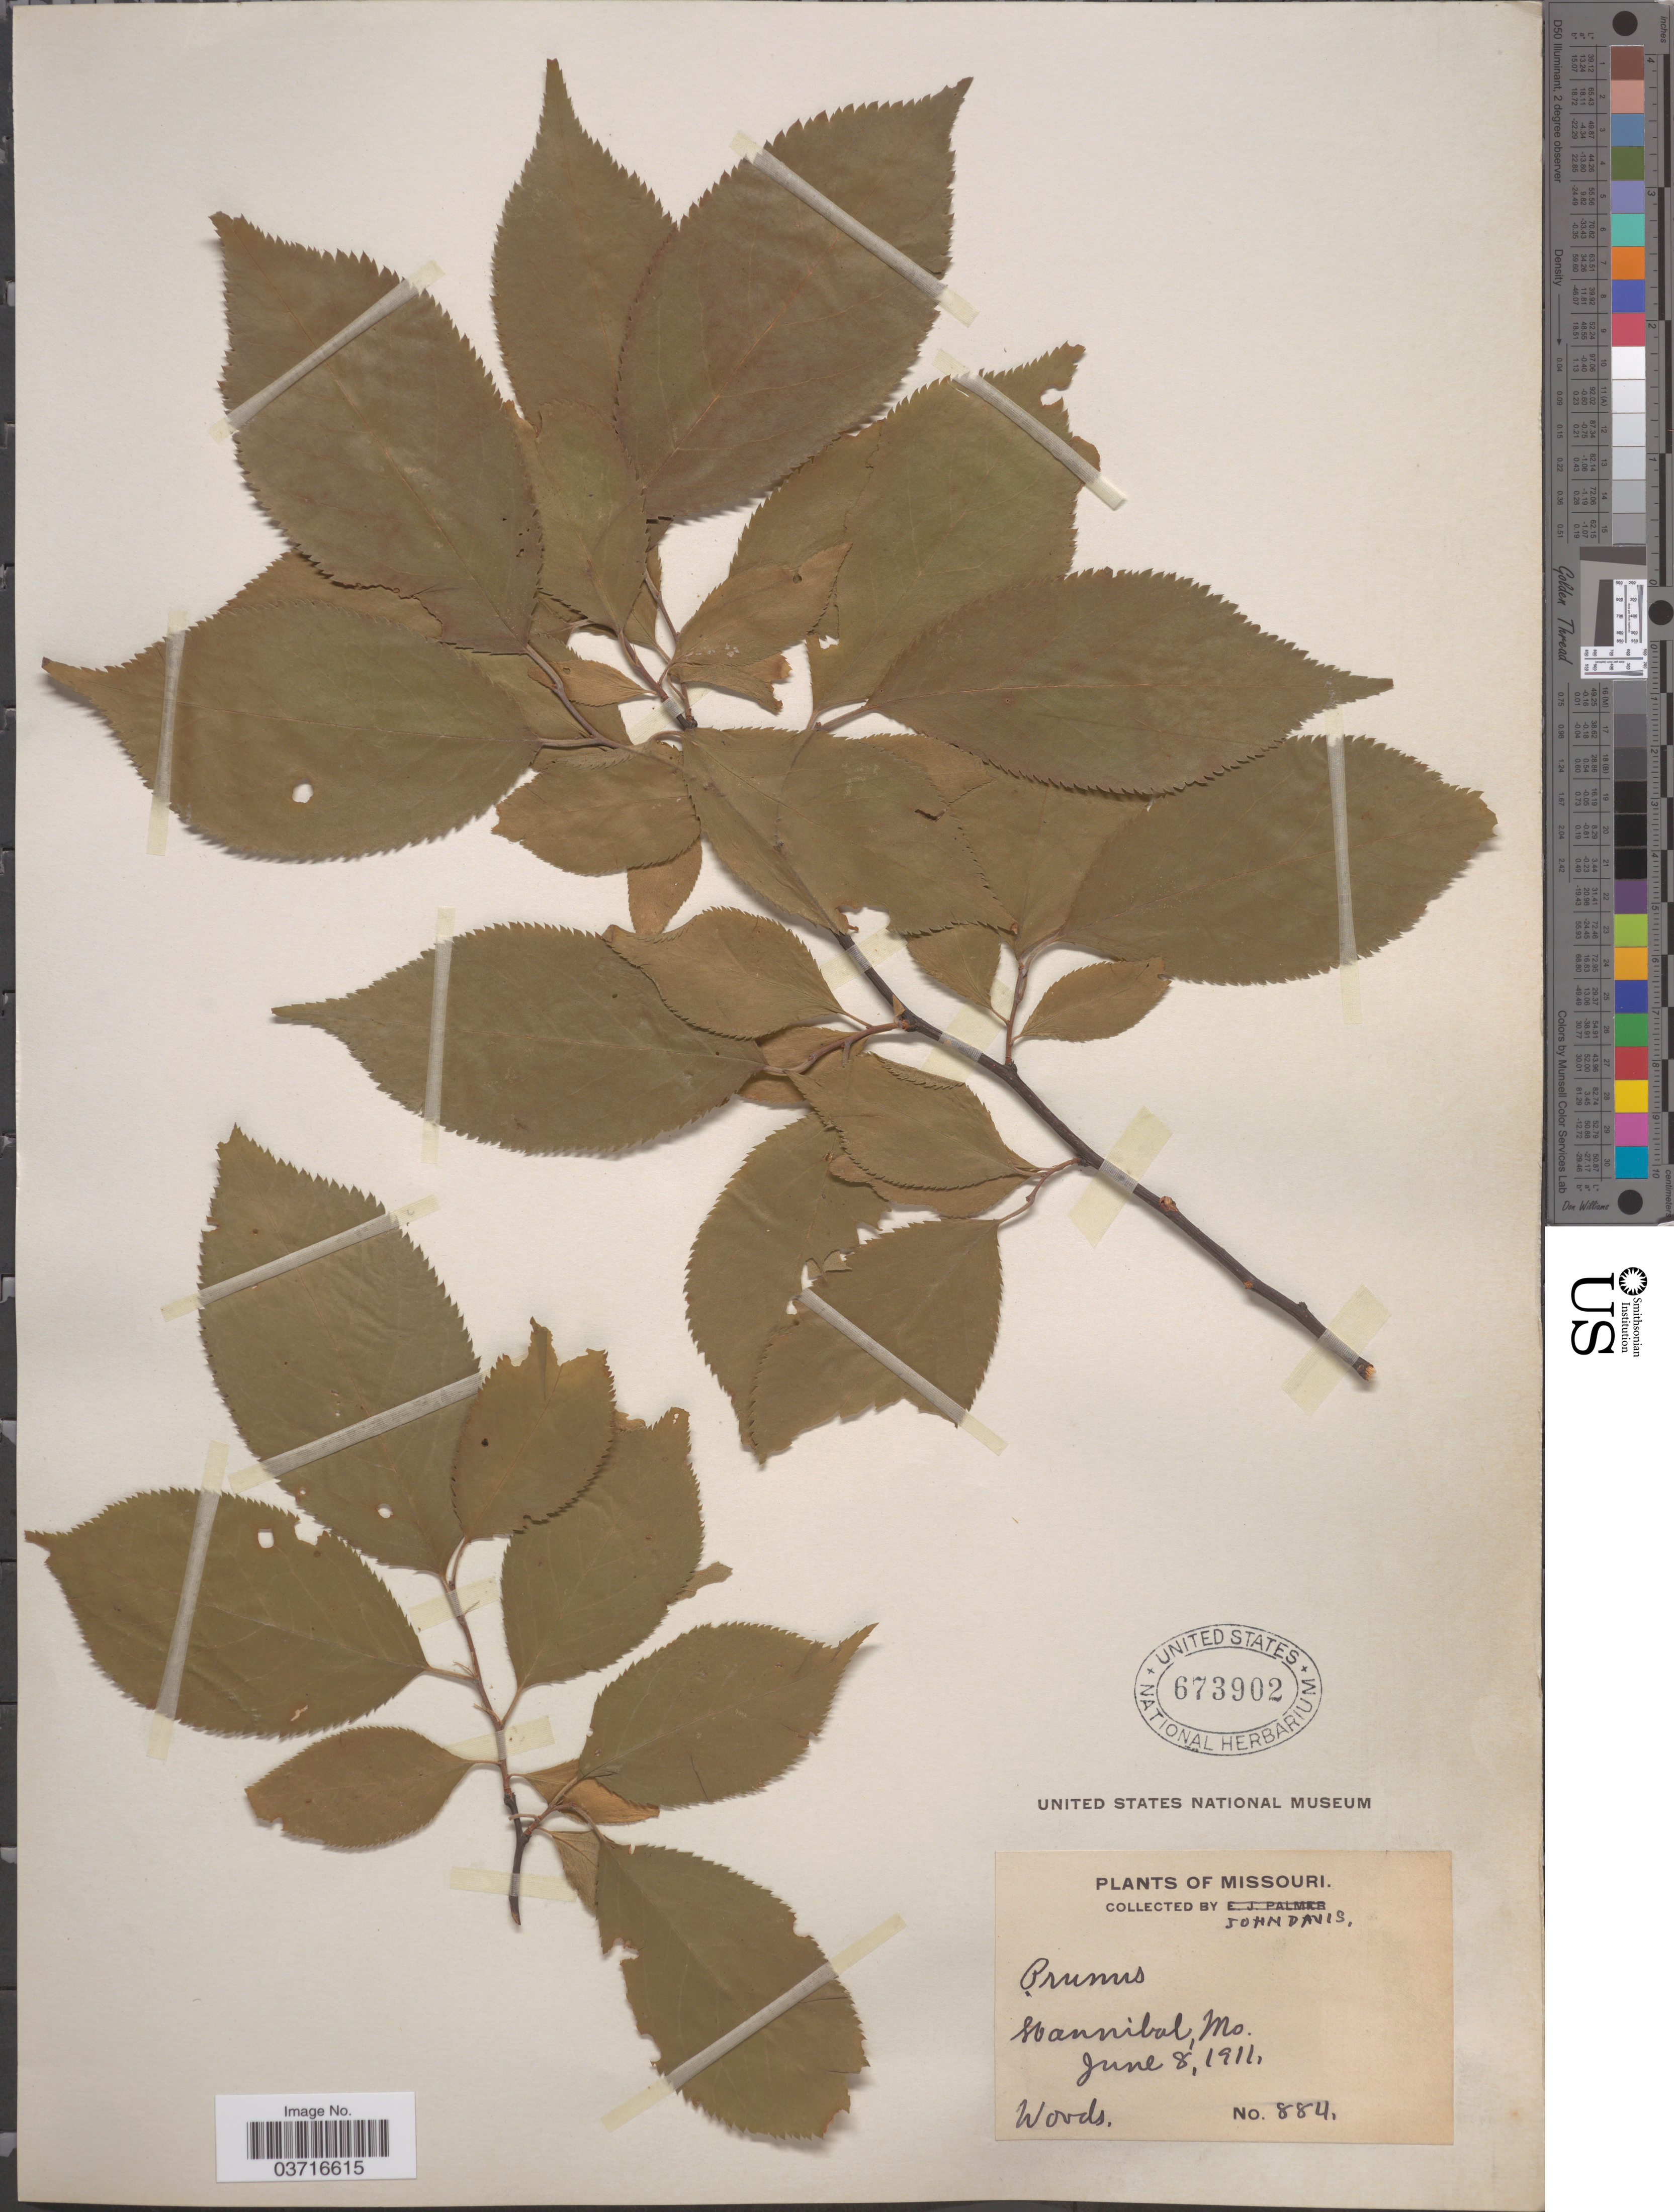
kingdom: Plantae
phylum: Tracheophyta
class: Magnoliopsida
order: Rosales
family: Rosaceae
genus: Prunus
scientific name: Prunus sp.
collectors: J. Davis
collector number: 884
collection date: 1911-06-08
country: United States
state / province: Missouri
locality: Hannibal.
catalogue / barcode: US 673902